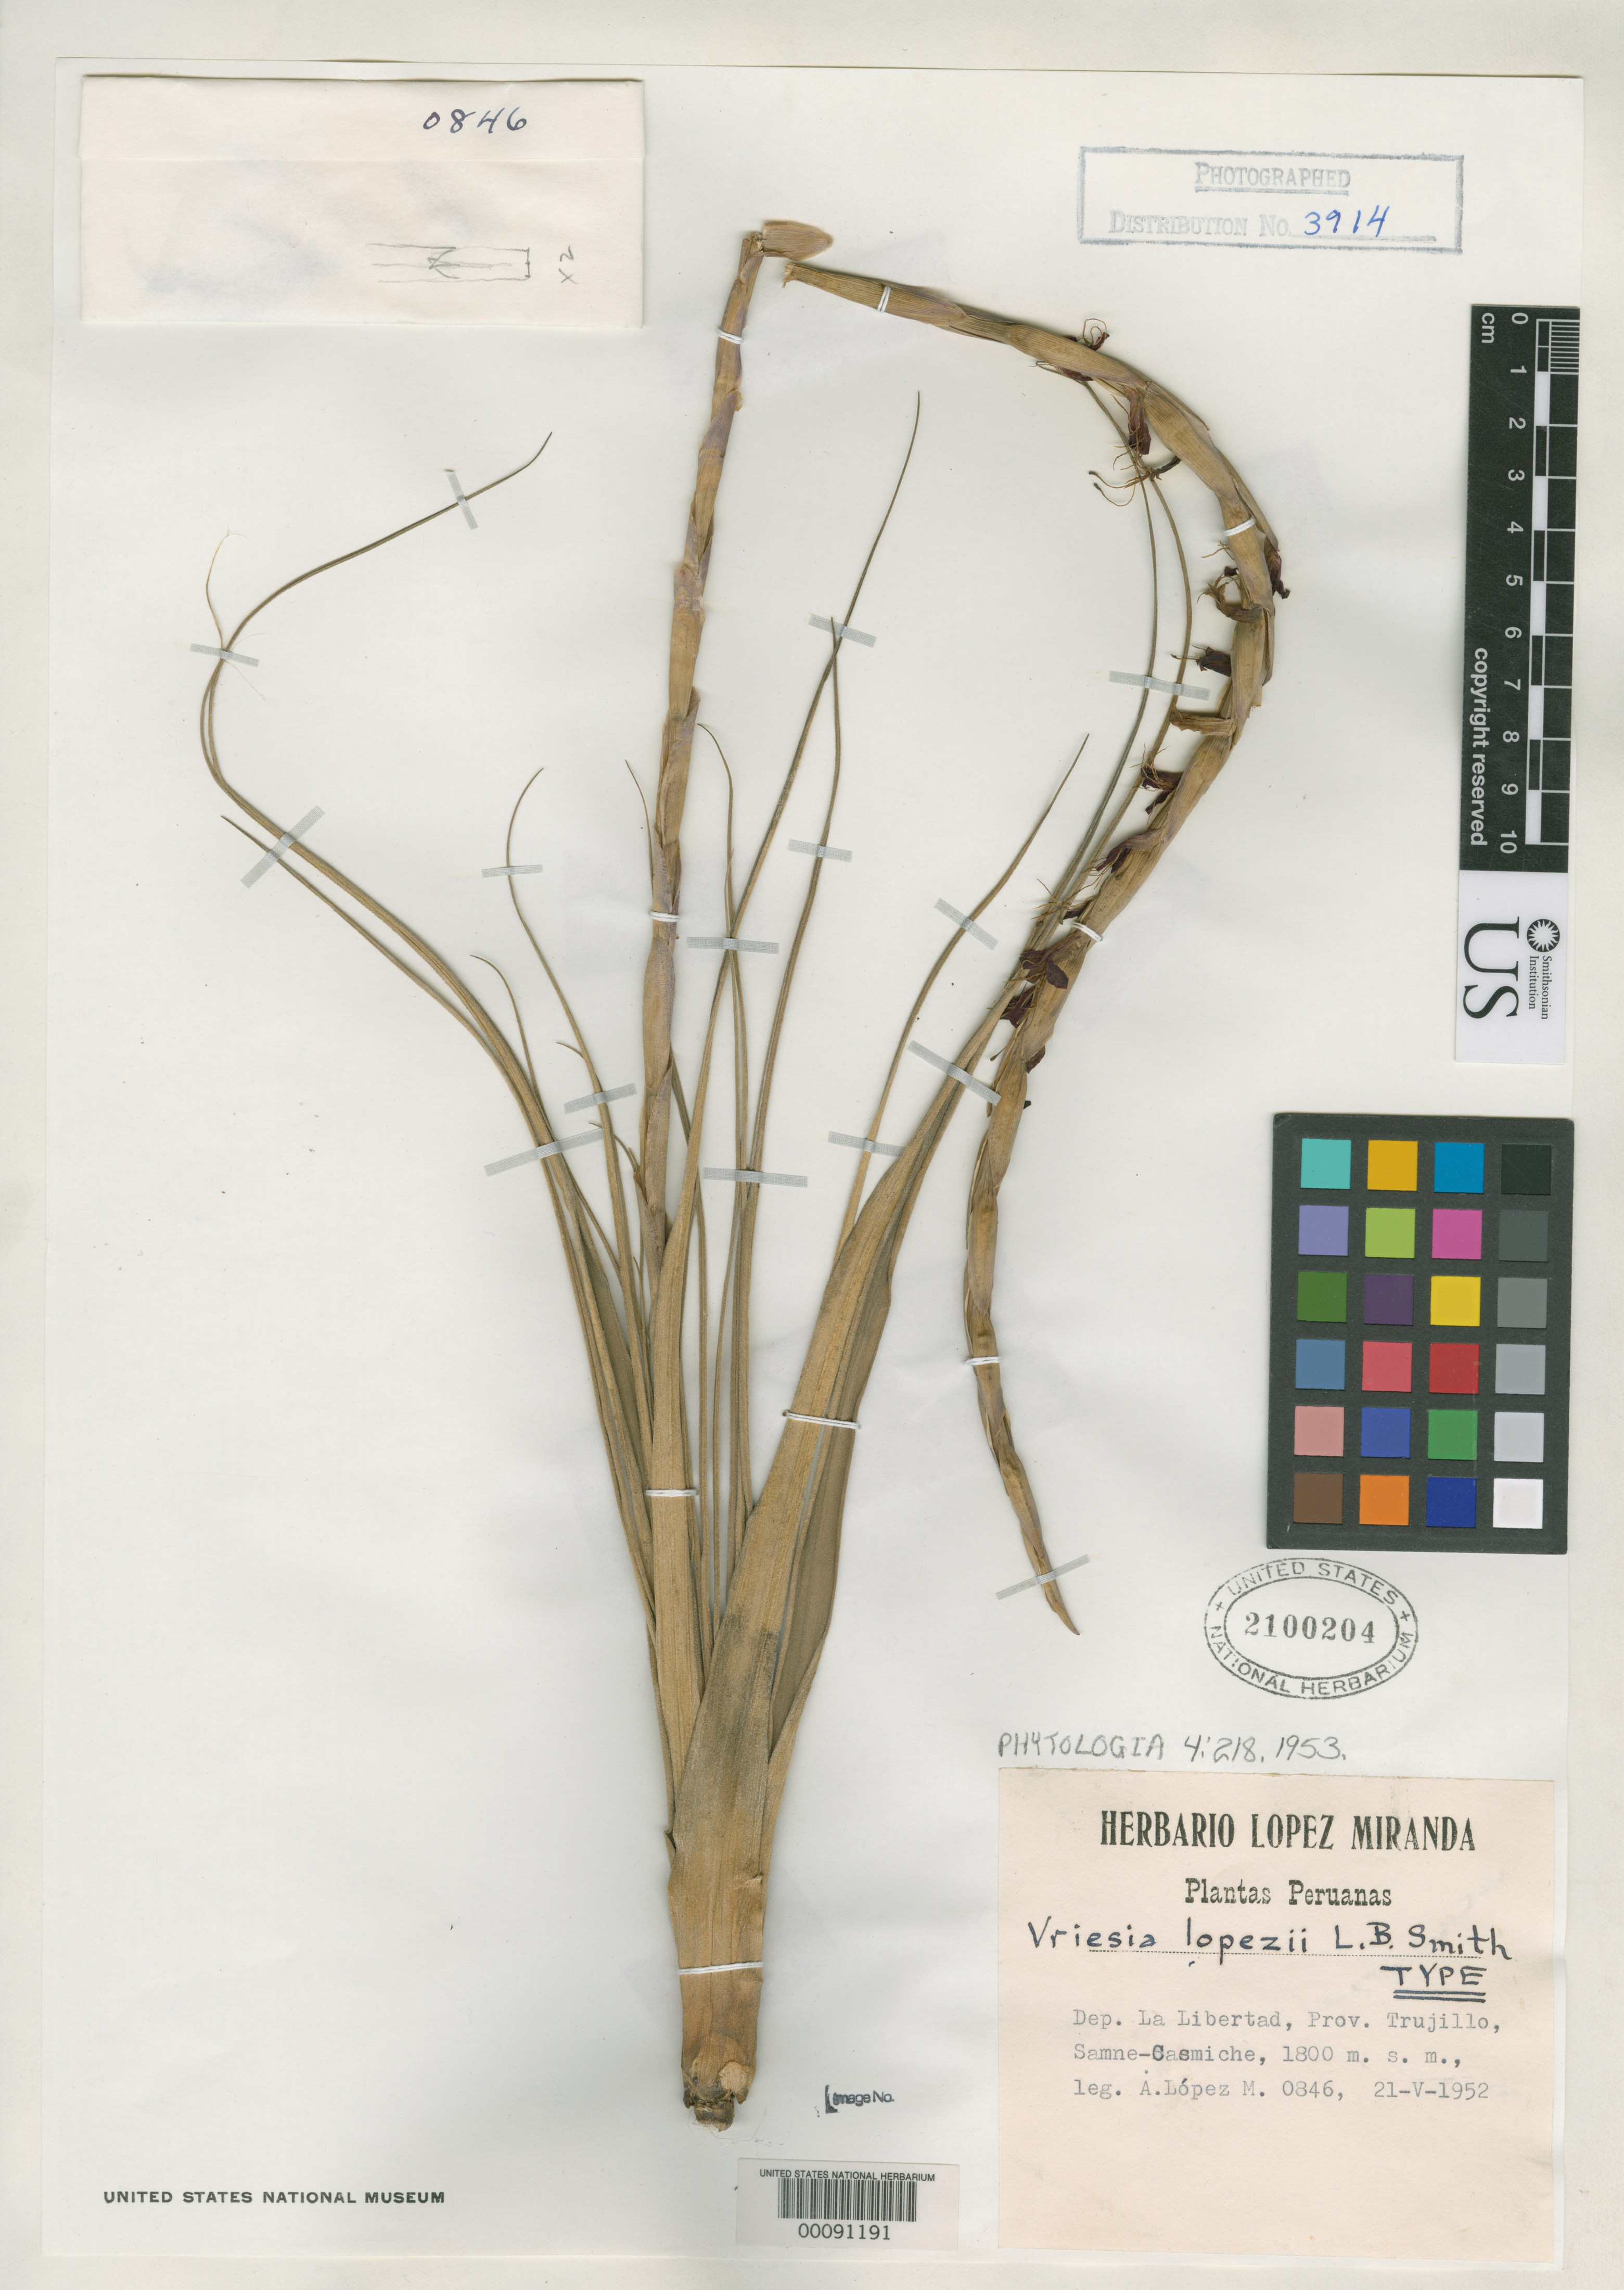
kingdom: Plantae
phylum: Tracheophyta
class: Liliopsida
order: Poales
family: Bromeliaceae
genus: Vriesea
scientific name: Vriesea lopezii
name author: L.B. Sm.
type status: Holotype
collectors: A. López M.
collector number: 0846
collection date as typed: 21 May 1952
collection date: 1952-05-21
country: Peru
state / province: La Libertad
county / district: Trujillo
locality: Samne-Casminche.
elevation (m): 1800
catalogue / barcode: US 2100204